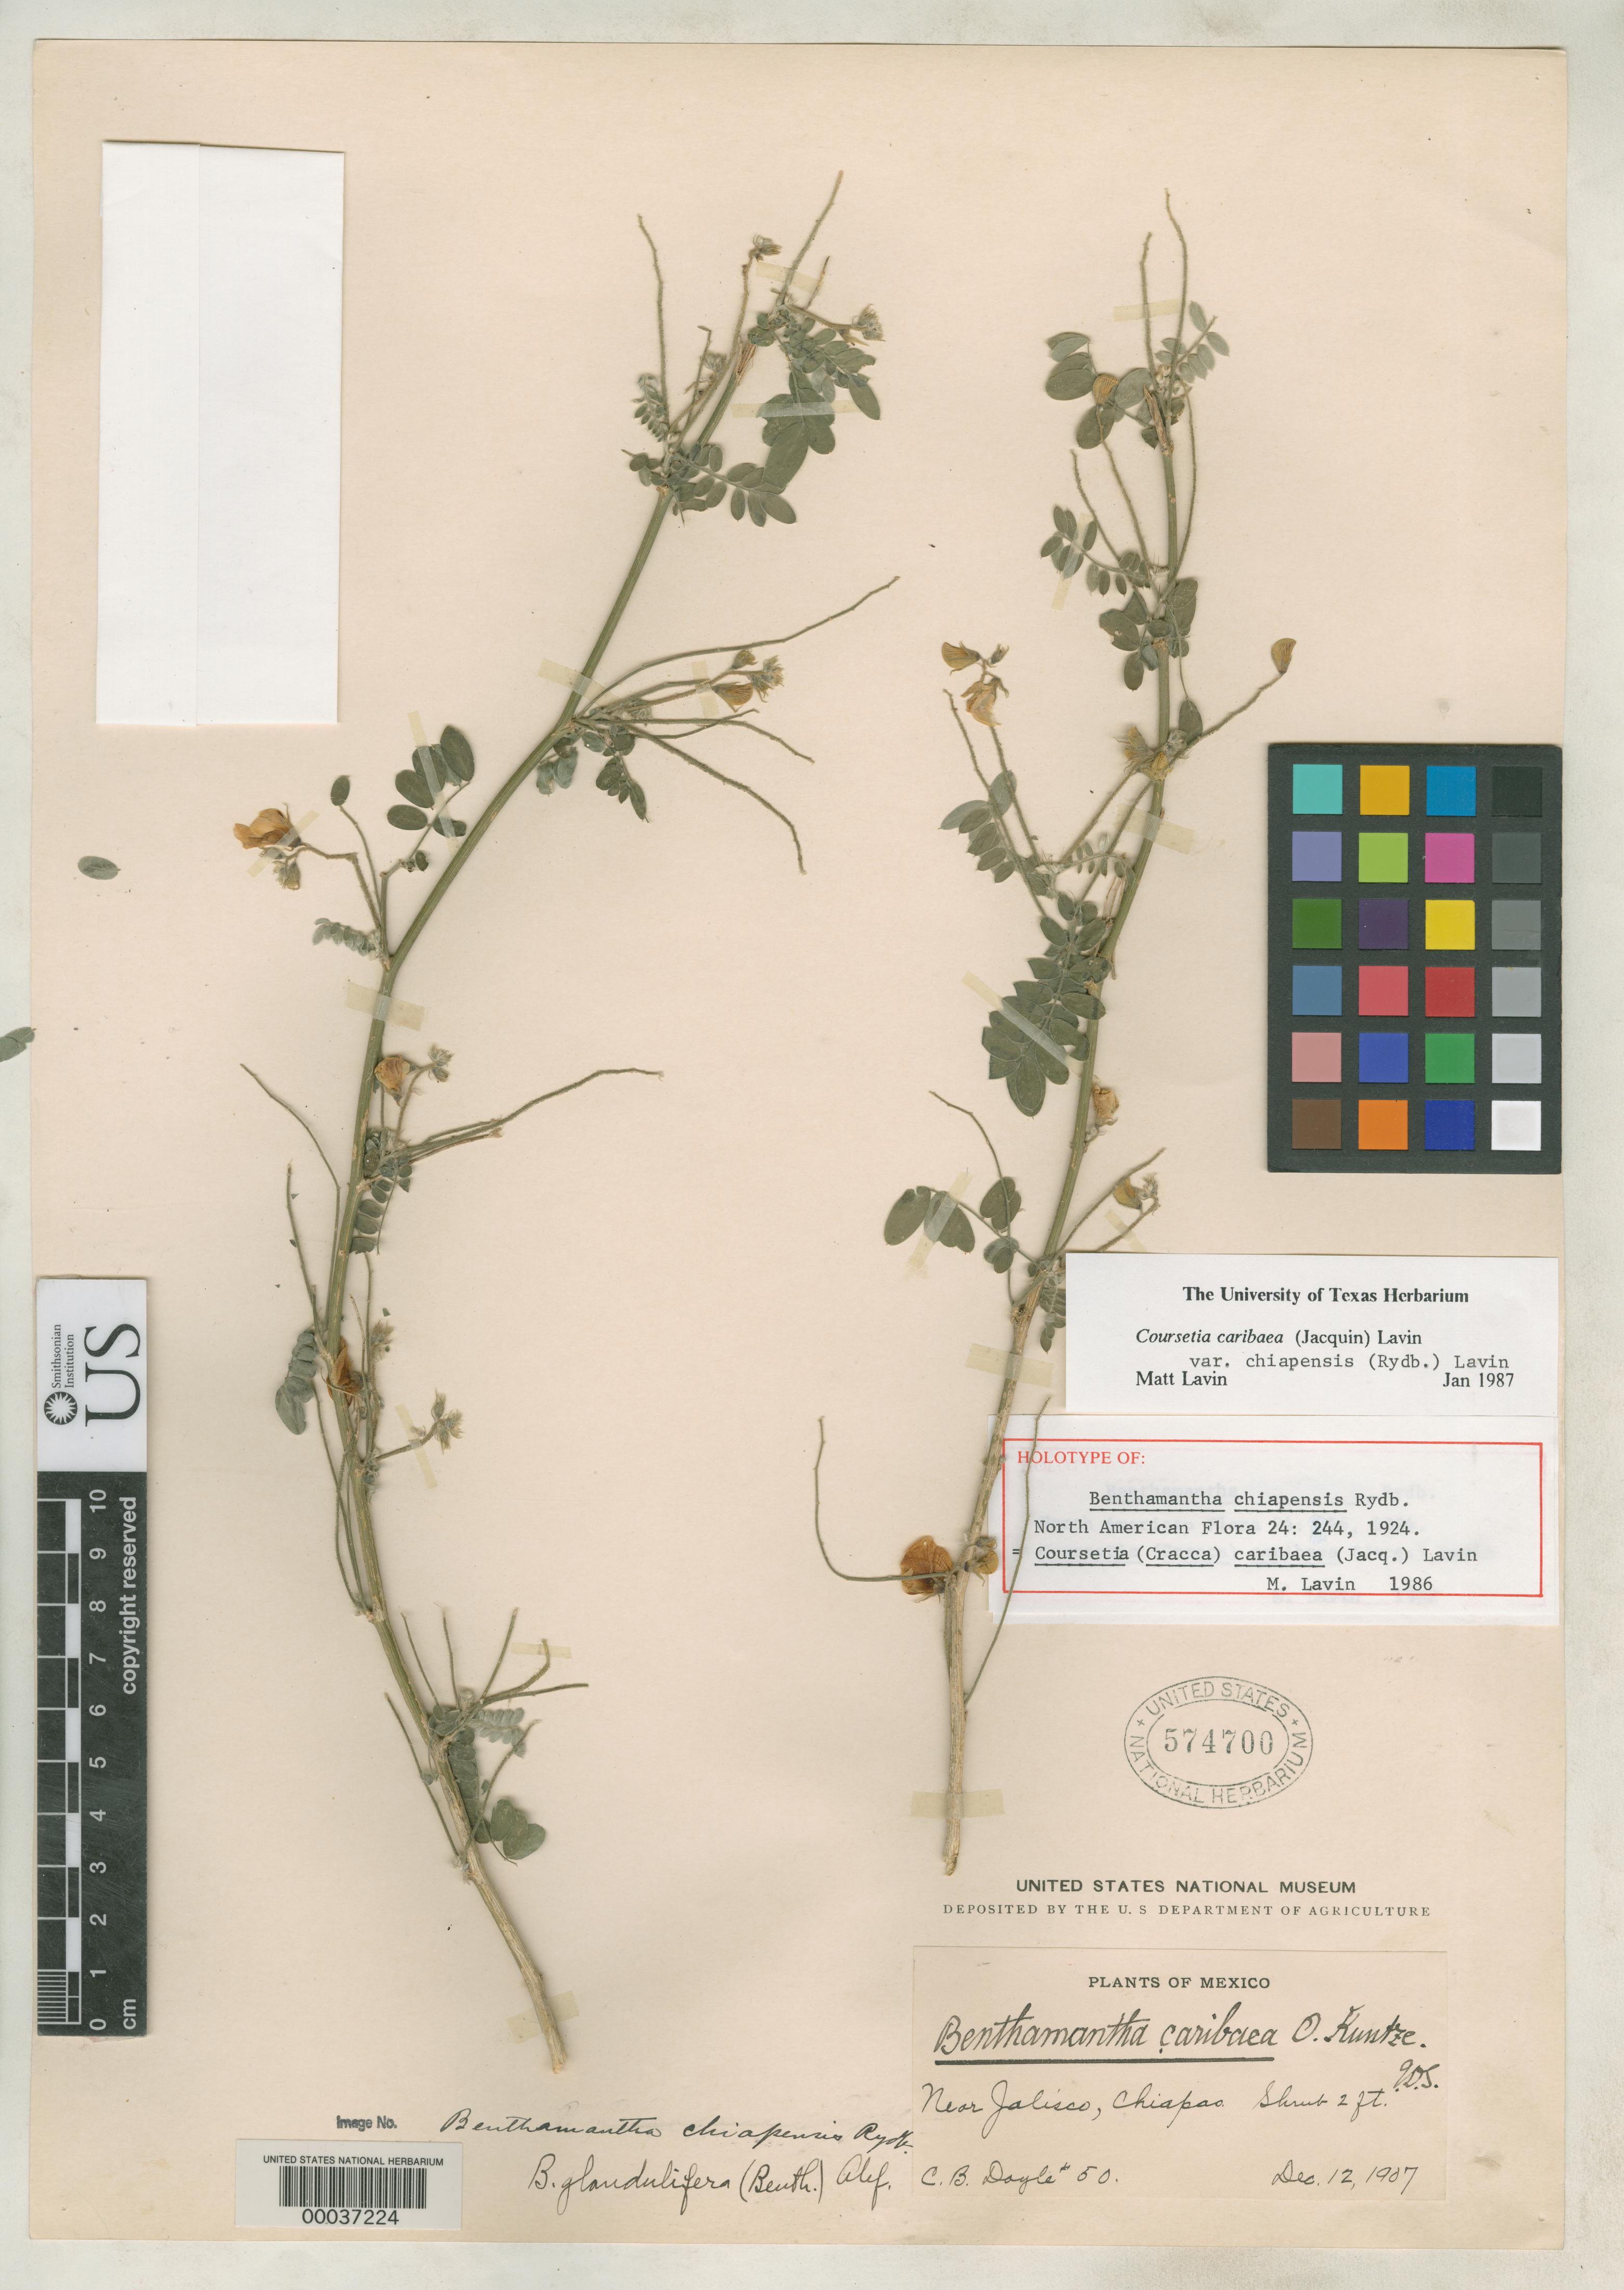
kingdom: Plantae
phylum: Tracheophyta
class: Magnoliopsida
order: Fabales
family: Fabaceae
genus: Benthamantha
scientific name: Benthamantha chiapensis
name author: Rydb.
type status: Holotype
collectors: C. Doyle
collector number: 50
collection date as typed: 12 Dec 1907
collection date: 1907-12-12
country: Mexico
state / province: Chiapas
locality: Near Jalisco.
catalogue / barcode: US 574700